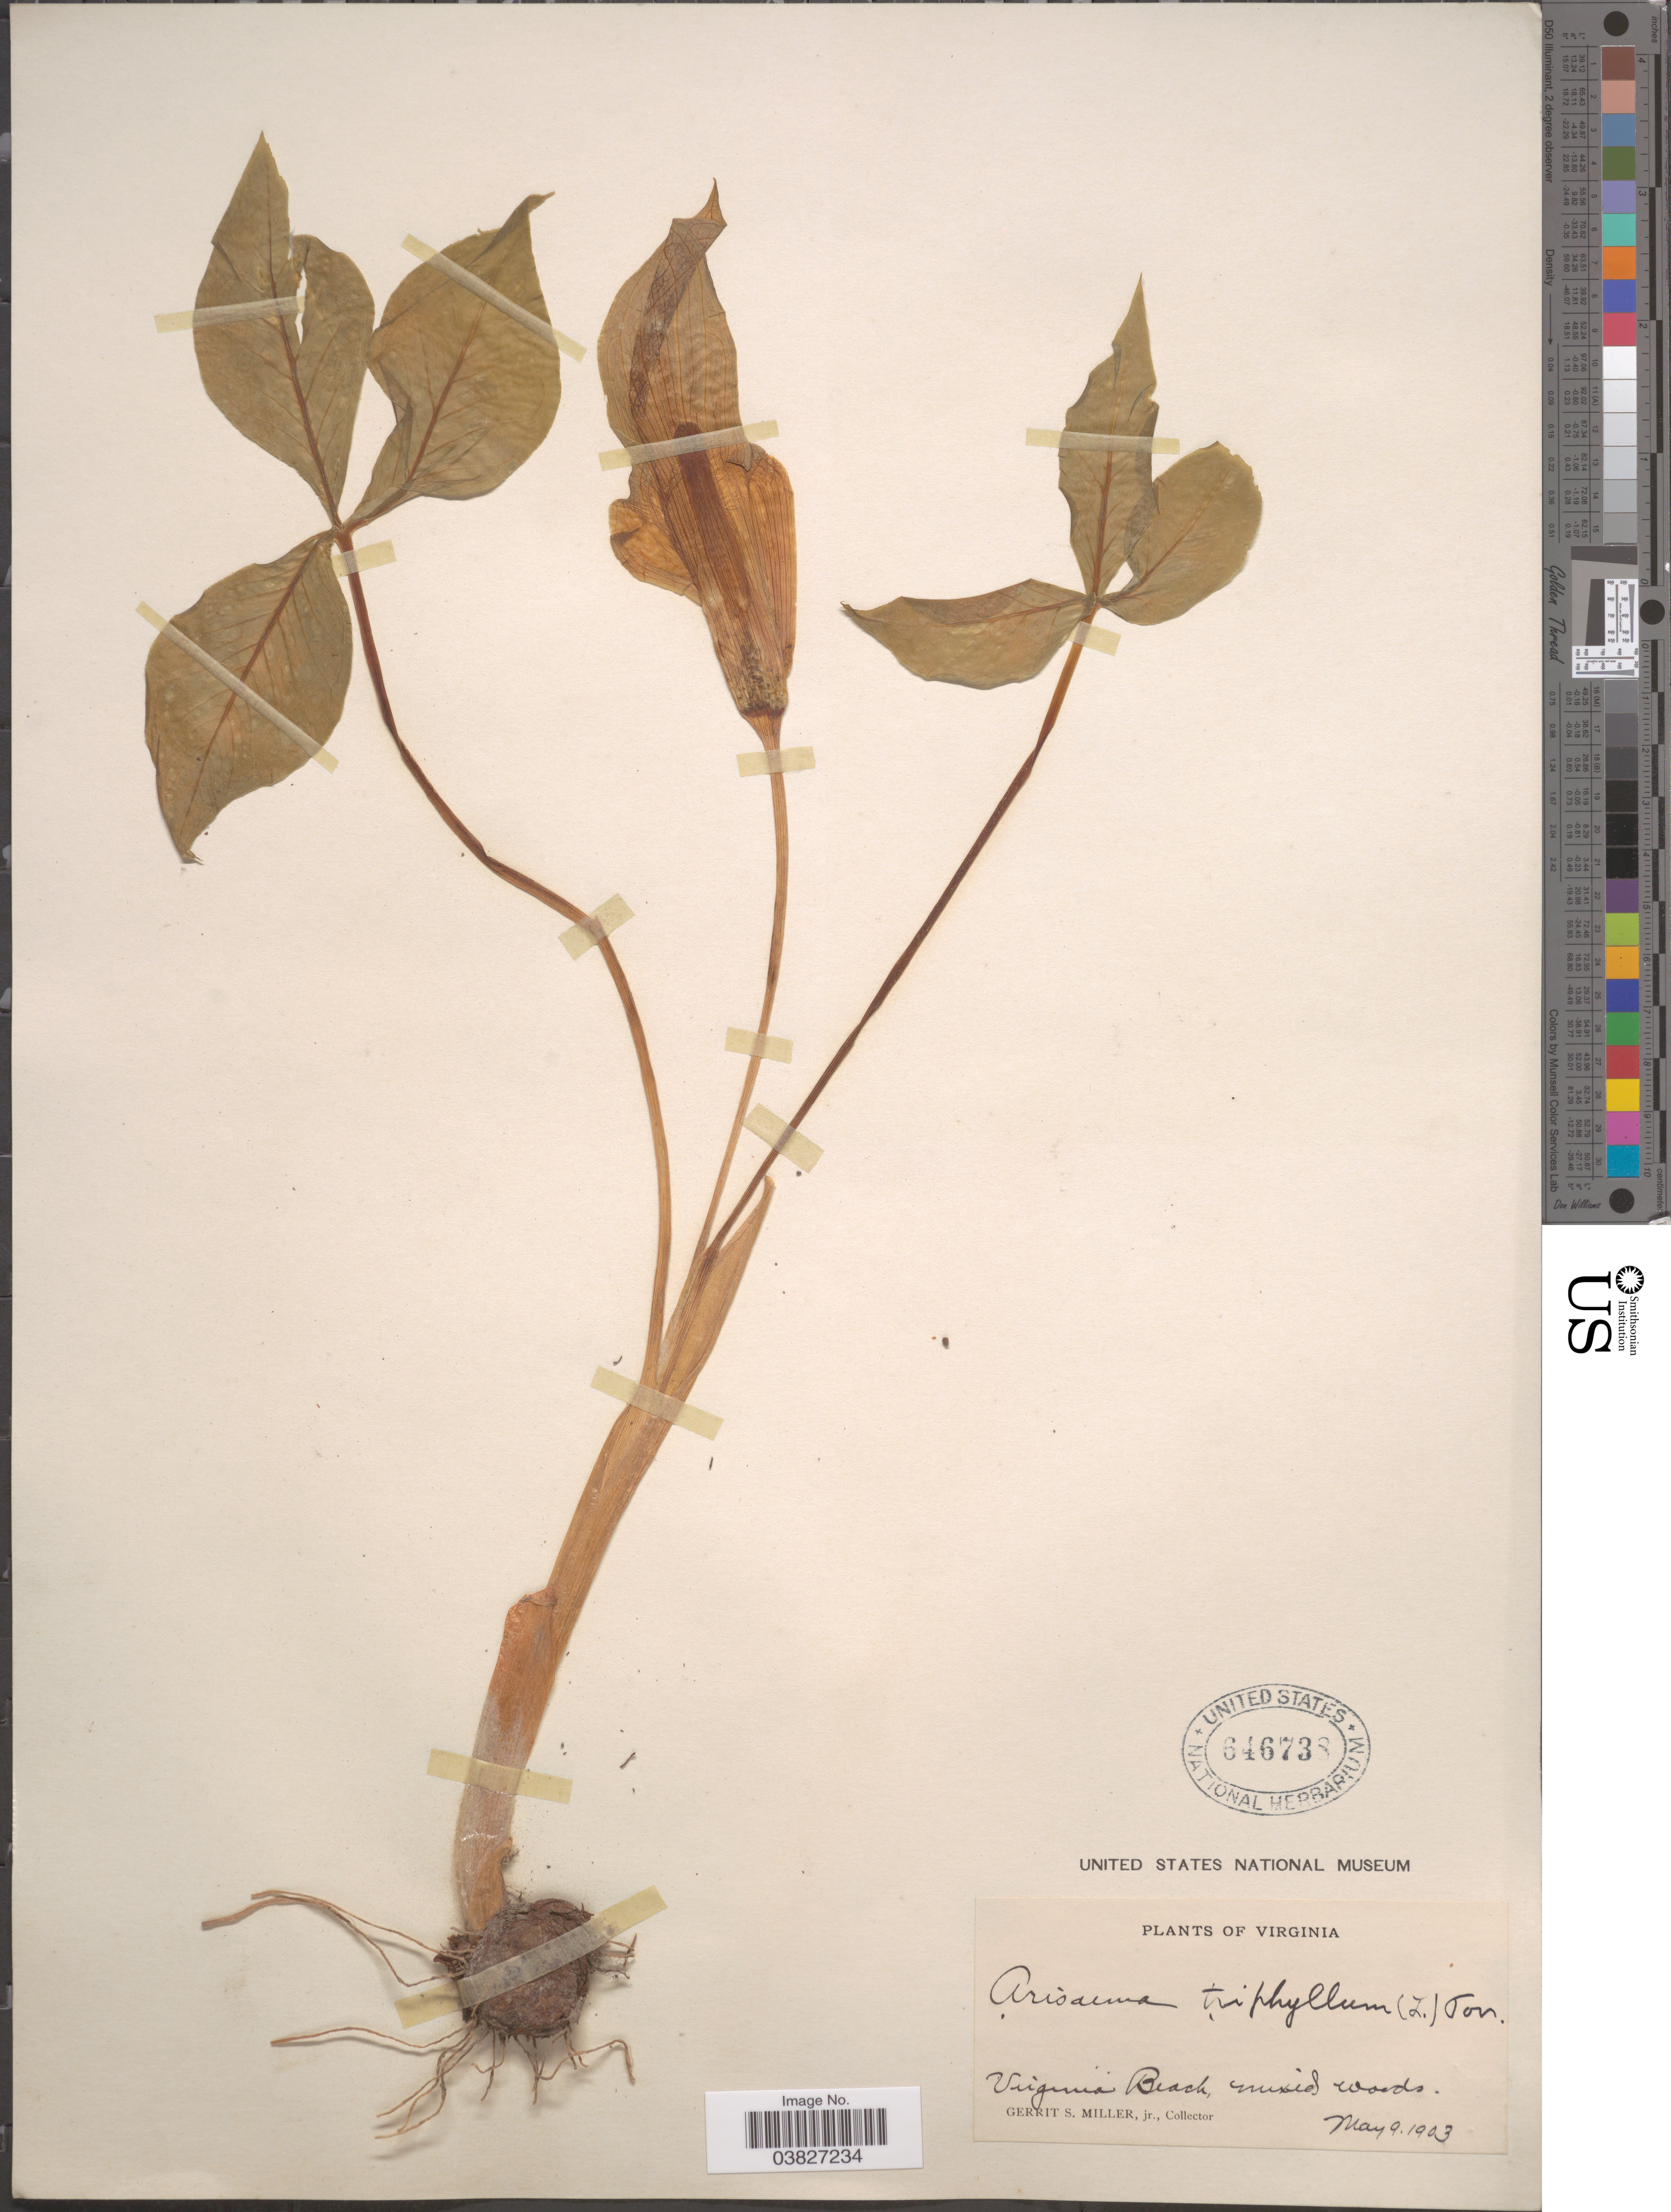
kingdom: Plantae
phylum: Tracheophyta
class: Liliopsida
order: Alismatales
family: Araceae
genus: Arisaema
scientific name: Arisaema triphyllum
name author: (L.) Schott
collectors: G. S. Miller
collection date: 1903-05-09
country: United States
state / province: Virginia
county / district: City of Virginia Beach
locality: Virginia Beach.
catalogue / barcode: US 646738